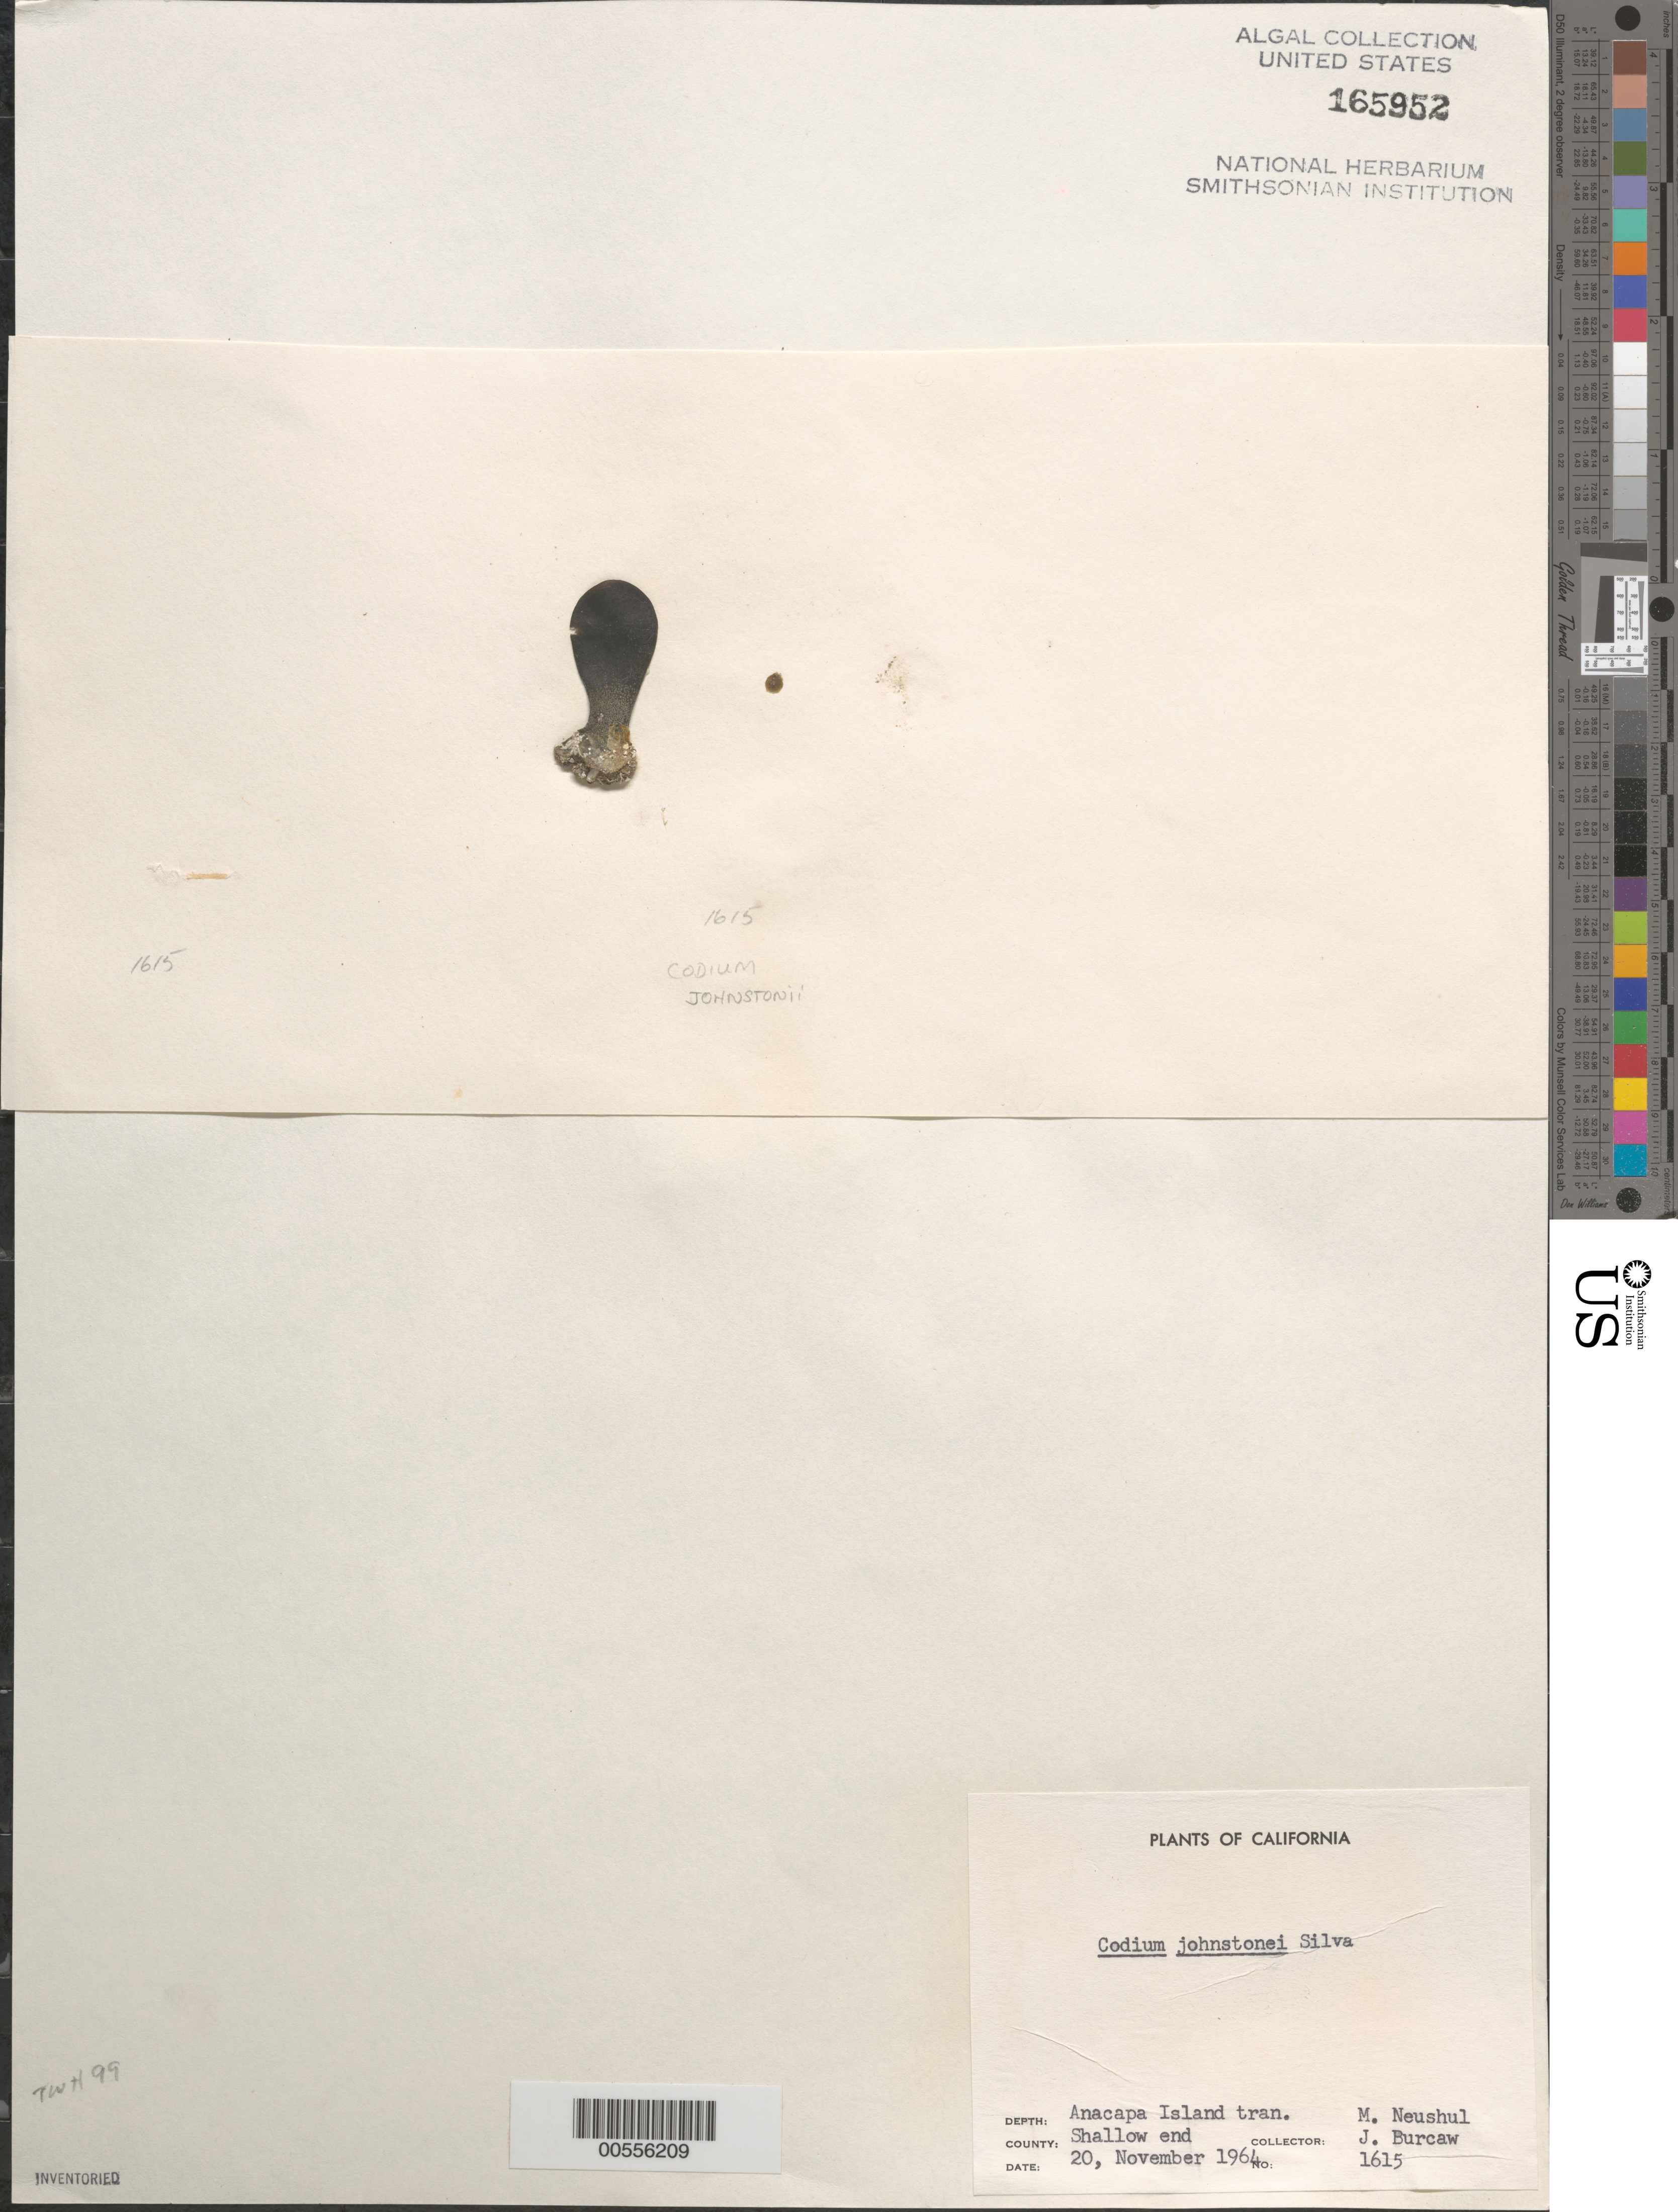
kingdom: Plantae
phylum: Chlorophyta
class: Ulvophyceae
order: Bryopsidales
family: Codiaceae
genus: Codium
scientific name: Codium johnstonei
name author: P.C. Silva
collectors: M. Neushul & J. Burcaw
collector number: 1615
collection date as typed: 20 Nov 1964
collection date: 1964-11-20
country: United States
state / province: California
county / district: Ventura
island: Anacapa Island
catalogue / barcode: US 165952